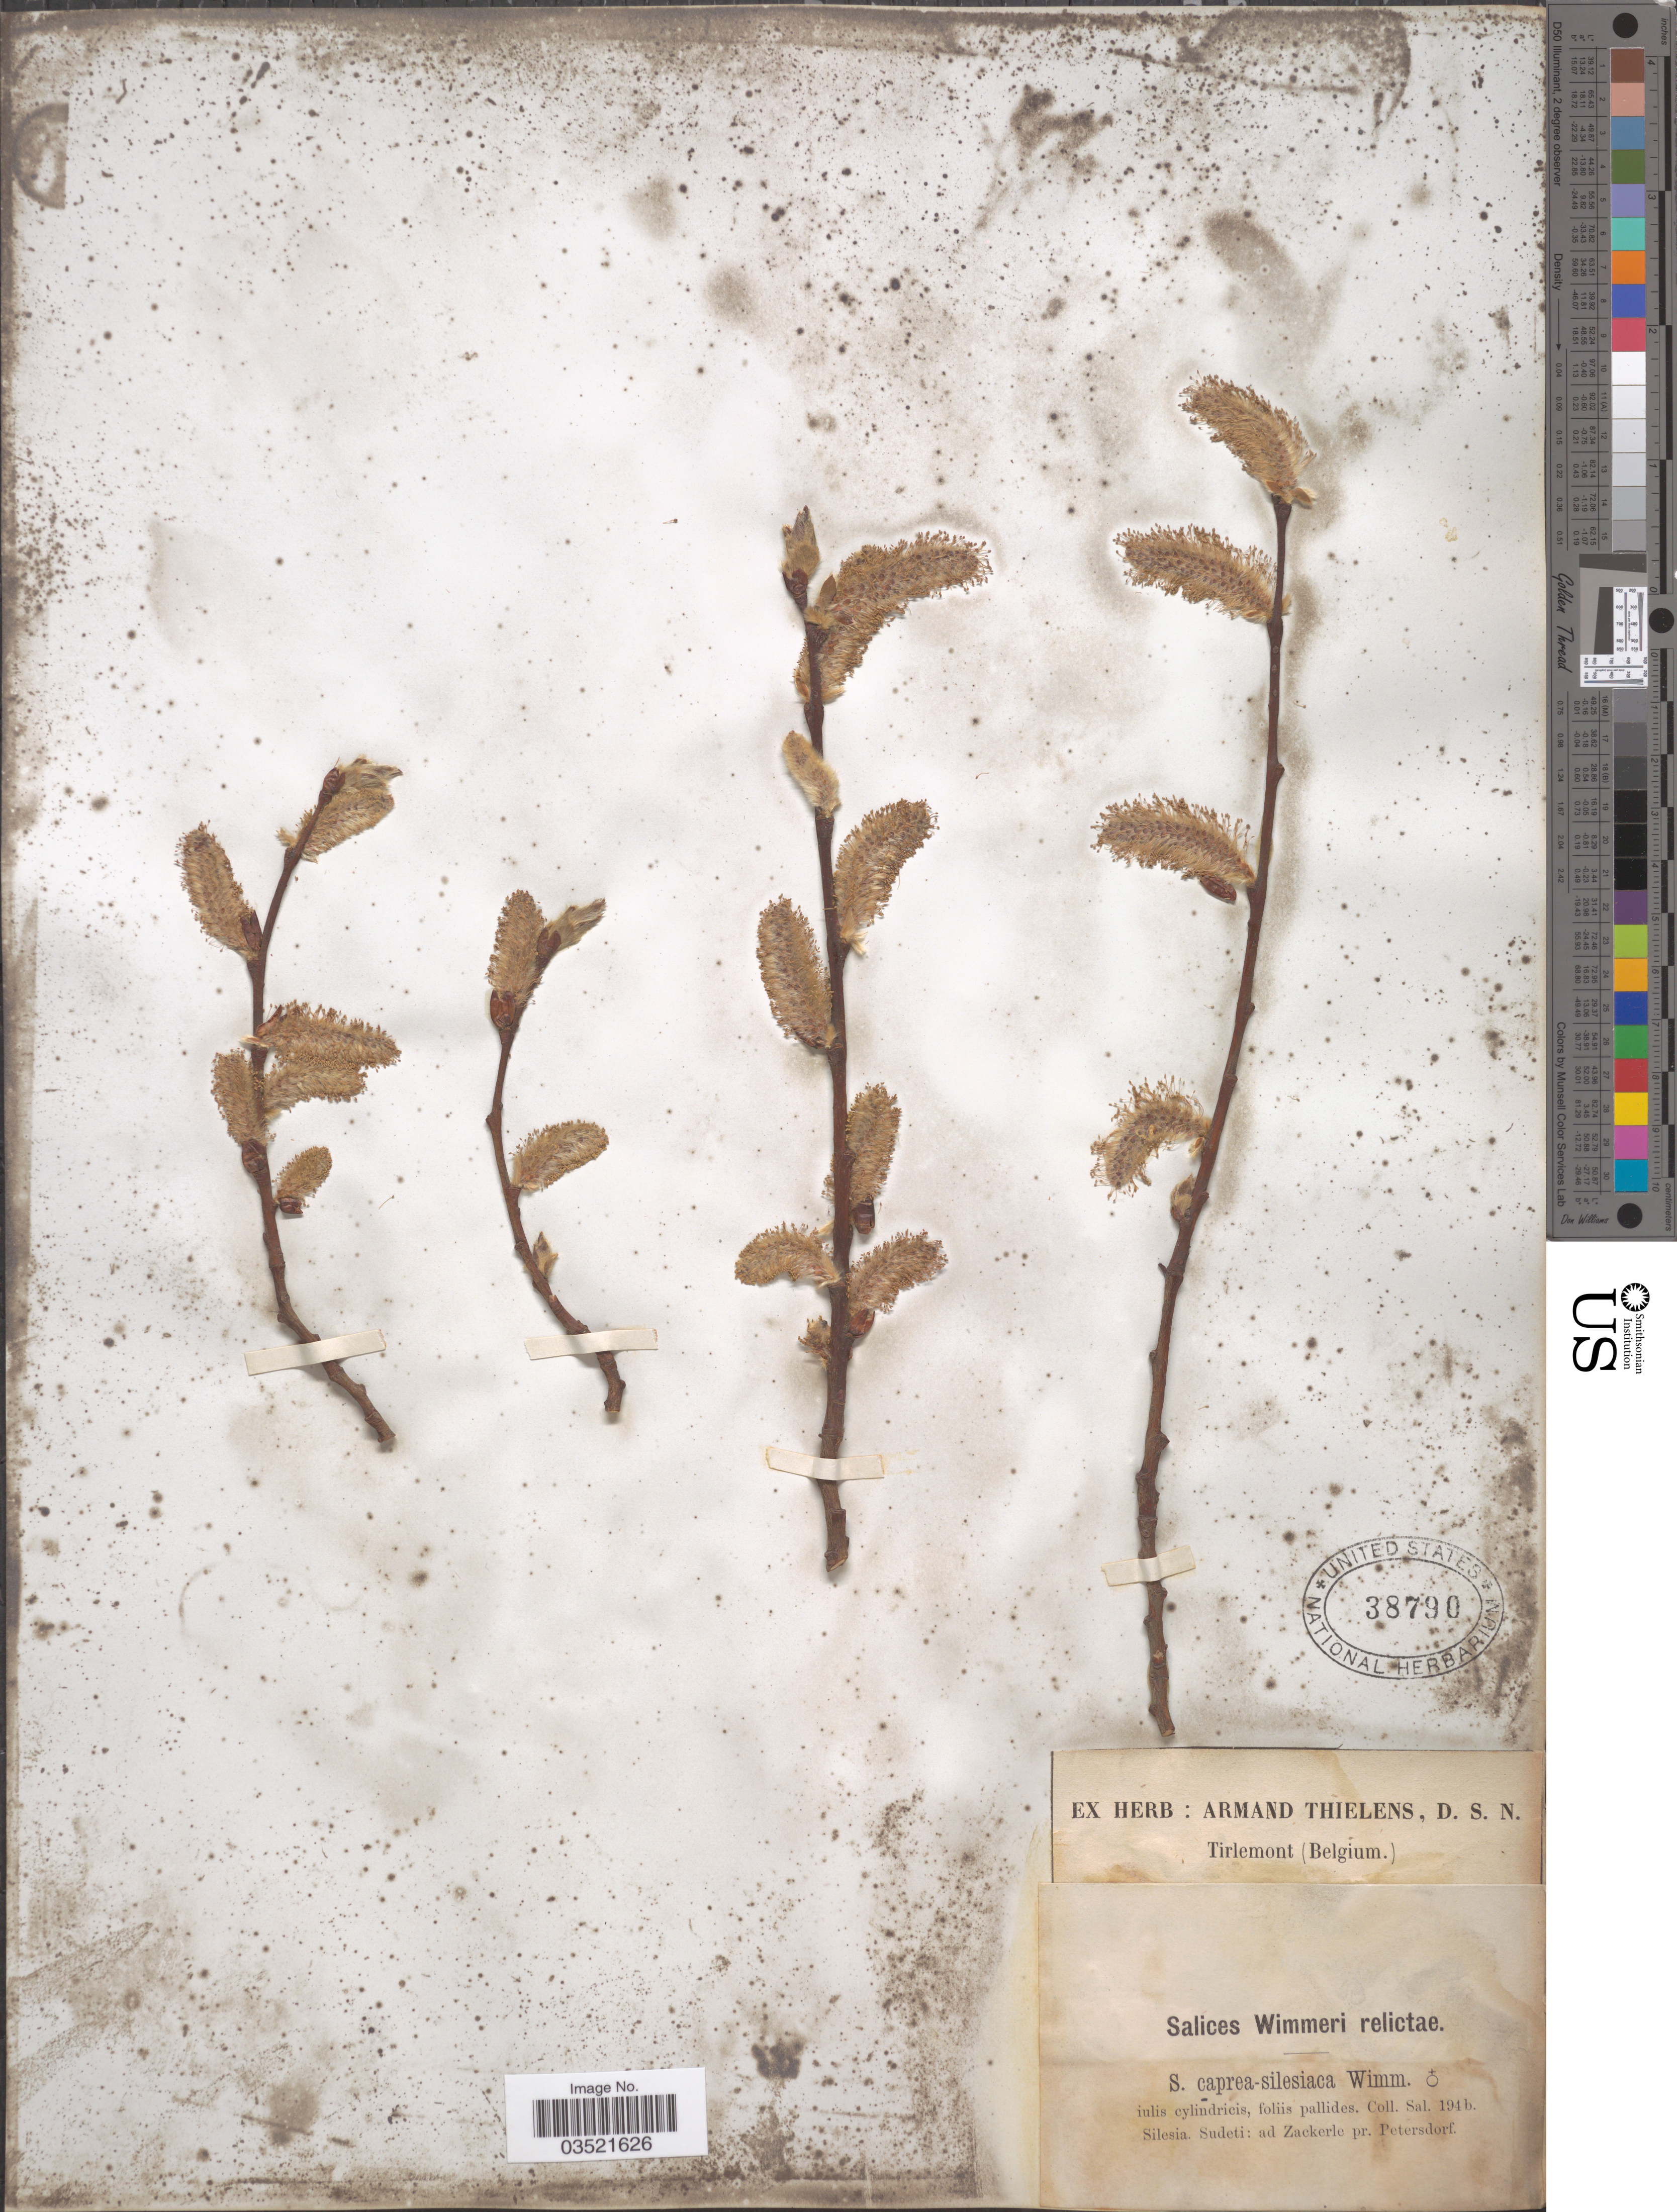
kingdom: Plantae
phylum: Tracheophyta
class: Magnoliopsida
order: Malpighiales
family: Salicaceae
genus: Salix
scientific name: Salix caprea x S. silesiaca Willd.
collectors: ex herb. Armand Thielens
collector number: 194b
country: Poland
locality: Silesia. Sudeti: ad Zackerle pr. Petersdorf.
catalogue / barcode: US 38790